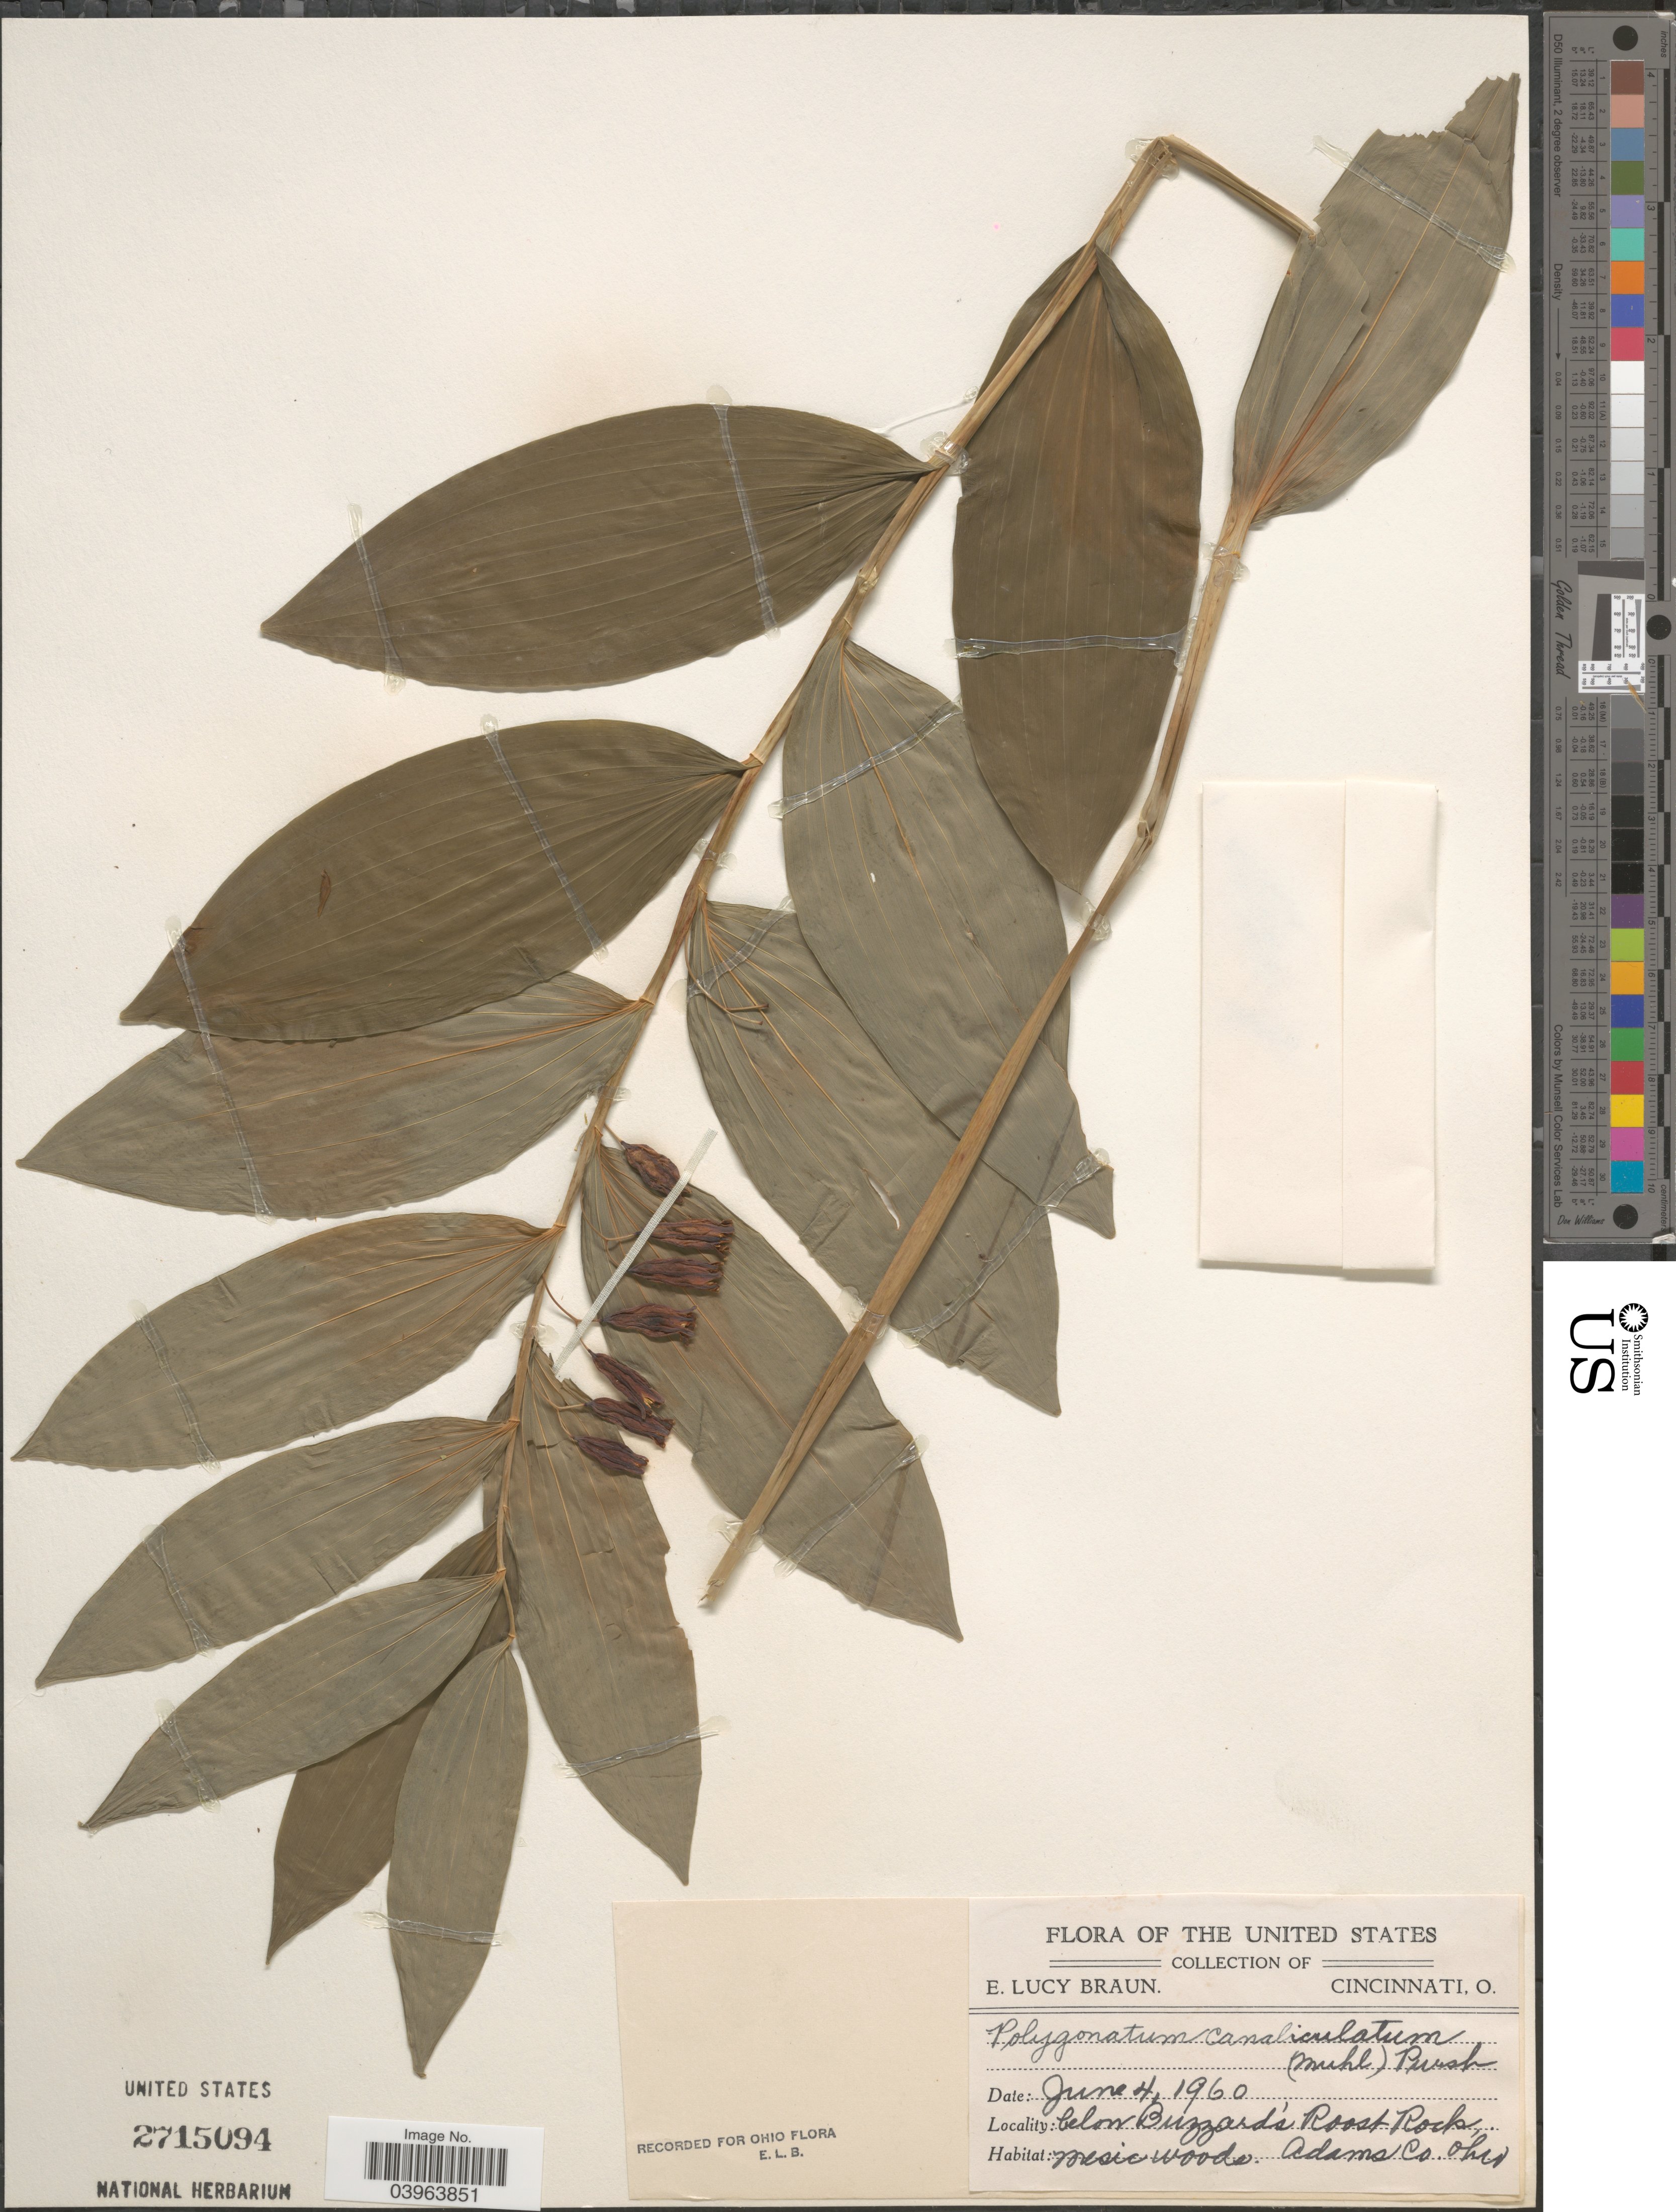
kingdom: Plantae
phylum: Tracheophyta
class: Liliopsida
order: Asparagales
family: Asparagaceae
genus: Polygonatum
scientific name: Polygonatum commutatum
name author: (Schult. f.) A. Dietr.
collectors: E. L. Braun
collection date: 1960-06-04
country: United States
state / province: Ohio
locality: Below Buzzard's Roost Rock, Adams Co.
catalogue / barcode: US 2715094